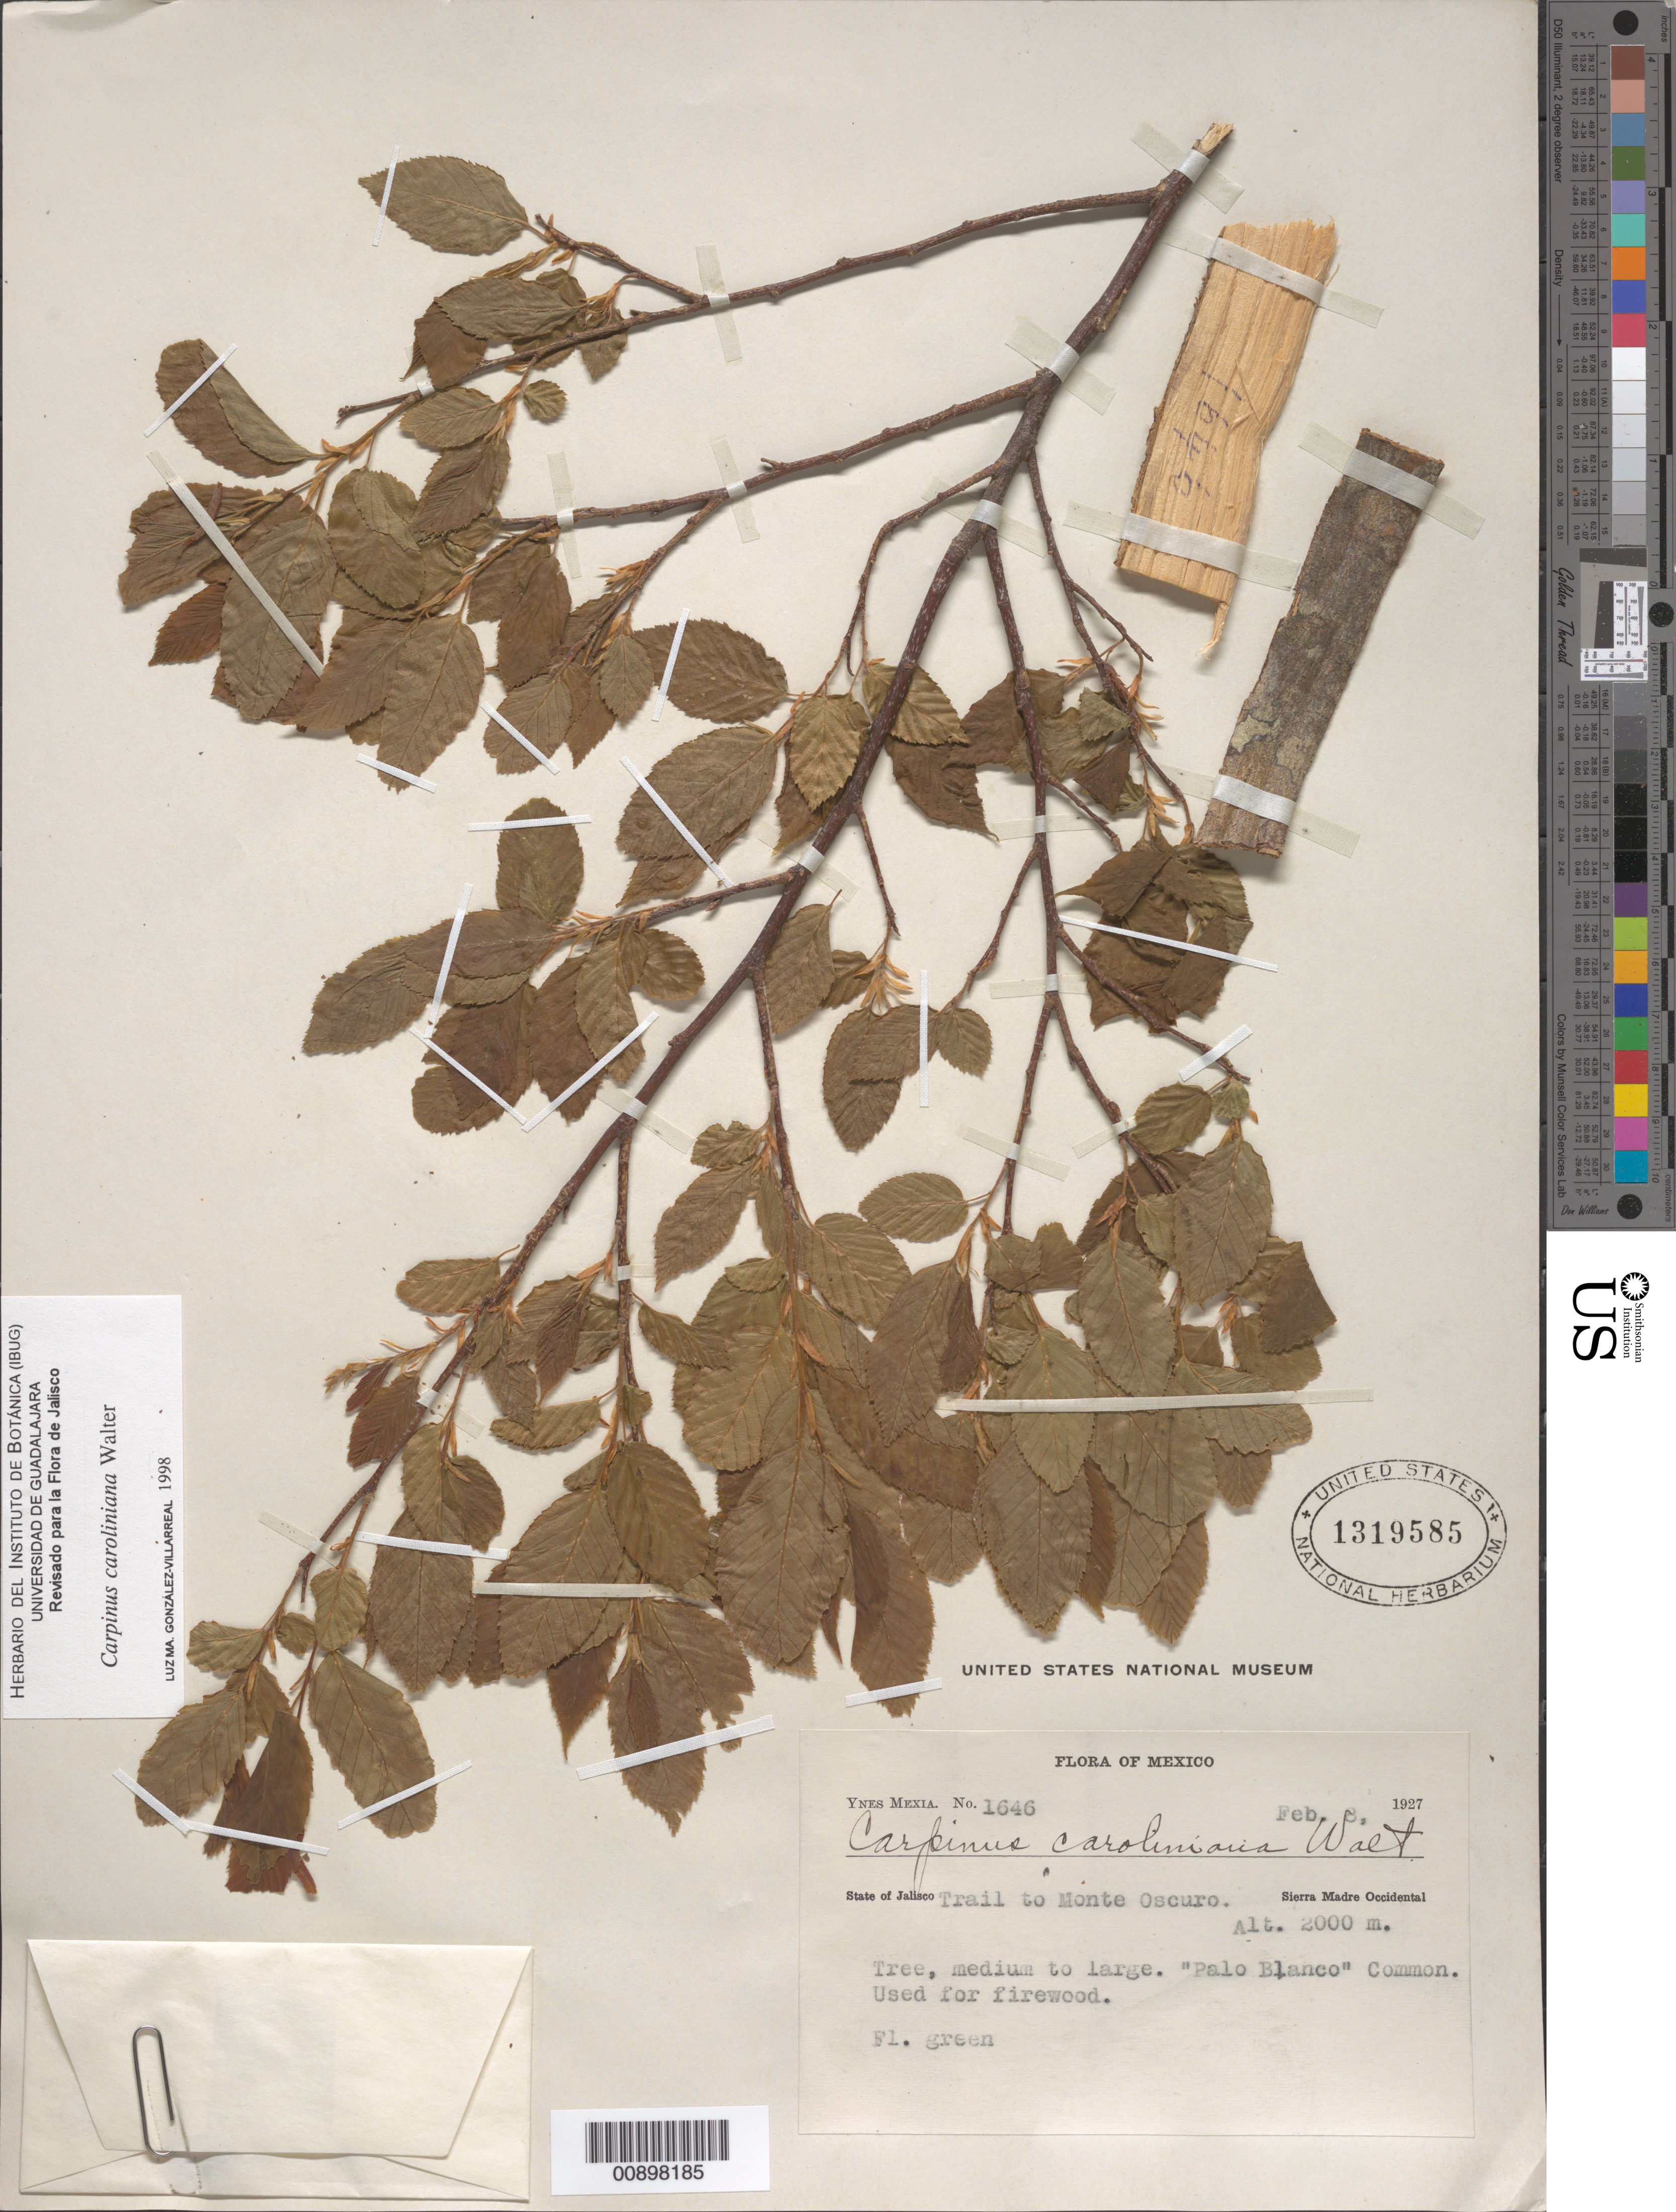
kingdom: Plantae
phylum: Tracheophyta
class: Magnoliopsida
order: Fagales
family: Betulaceae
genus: Carpinus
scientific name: Carpinus caroliniana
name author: Walter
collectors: Y. Mexia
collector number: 1646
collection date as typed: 08 Feb 1927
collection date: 1927-02-08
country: Mexico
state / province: Jalisco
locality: Trail to Monte Oscuro. Sierra Madre Occidental, State of Jalisco.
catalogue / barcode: US 1319585